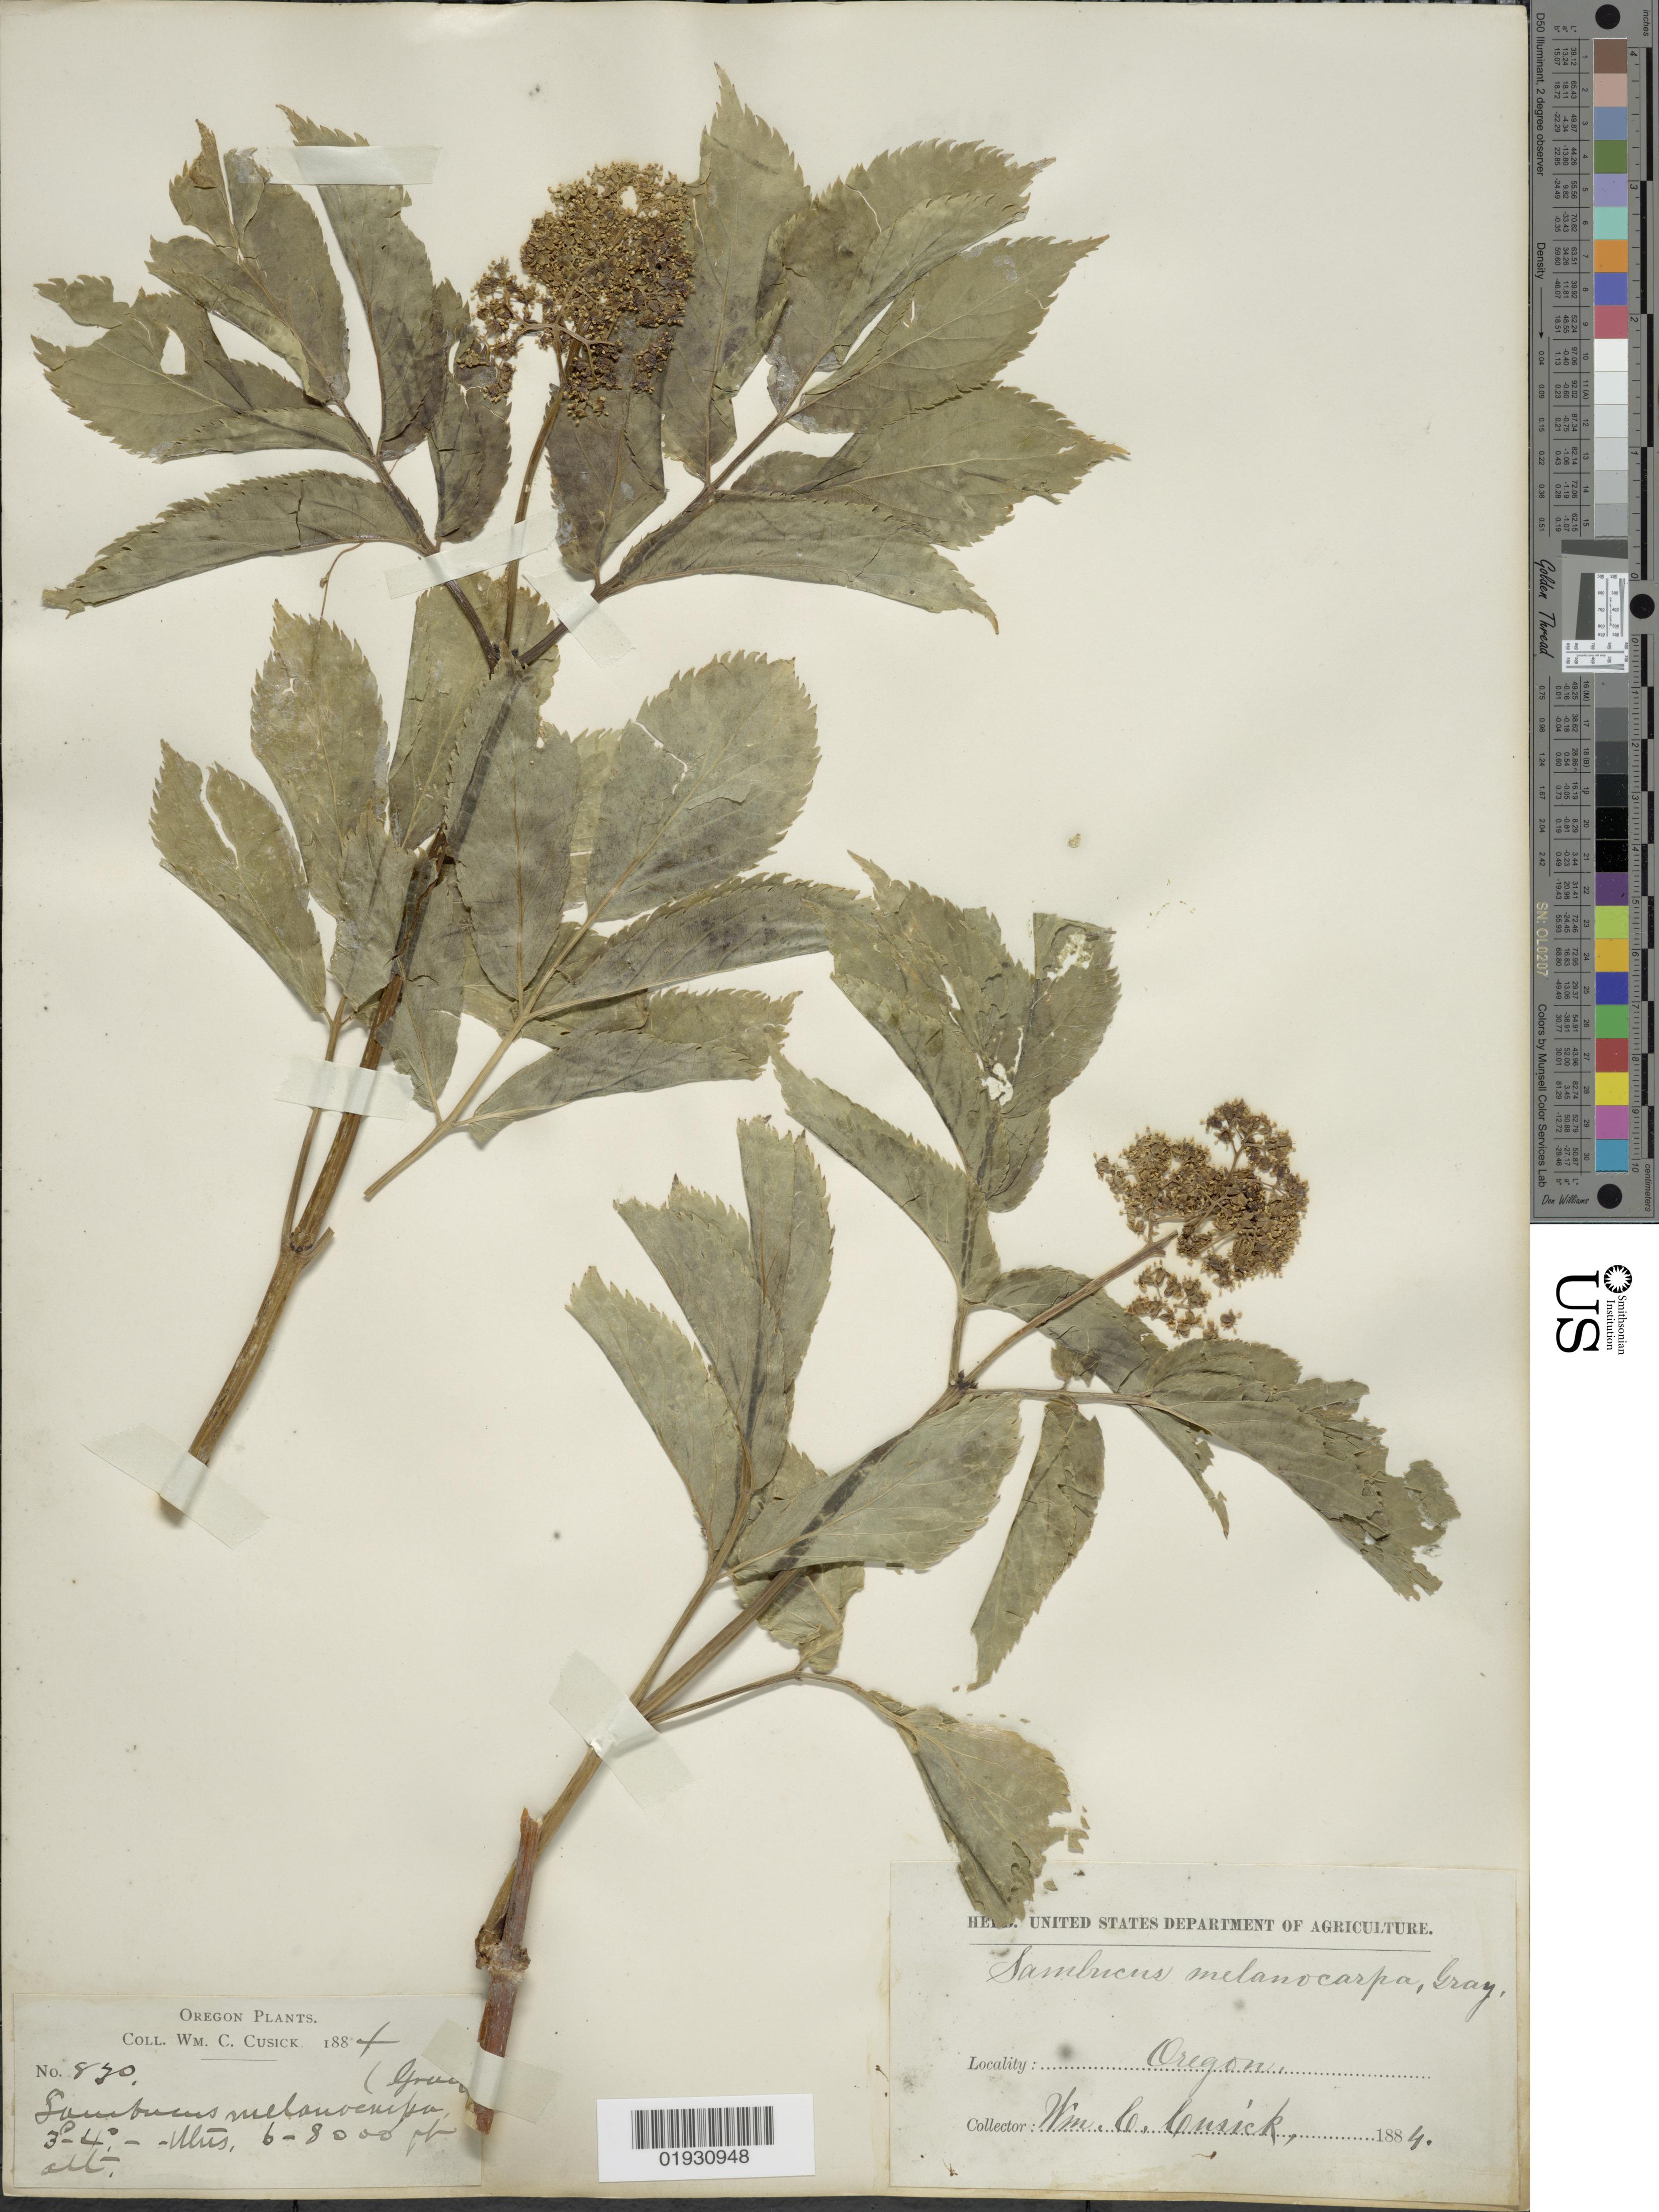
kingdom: Plantae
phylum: Tracheophyta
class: Magnoliopsida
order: Dipsacales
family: Viburnaceae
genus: Sambucus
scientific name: Sambucus melanocarpa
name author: A. Gray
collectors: W. C. Cusick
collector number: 830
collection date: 1884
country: United States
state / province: Oregon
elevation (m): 1829